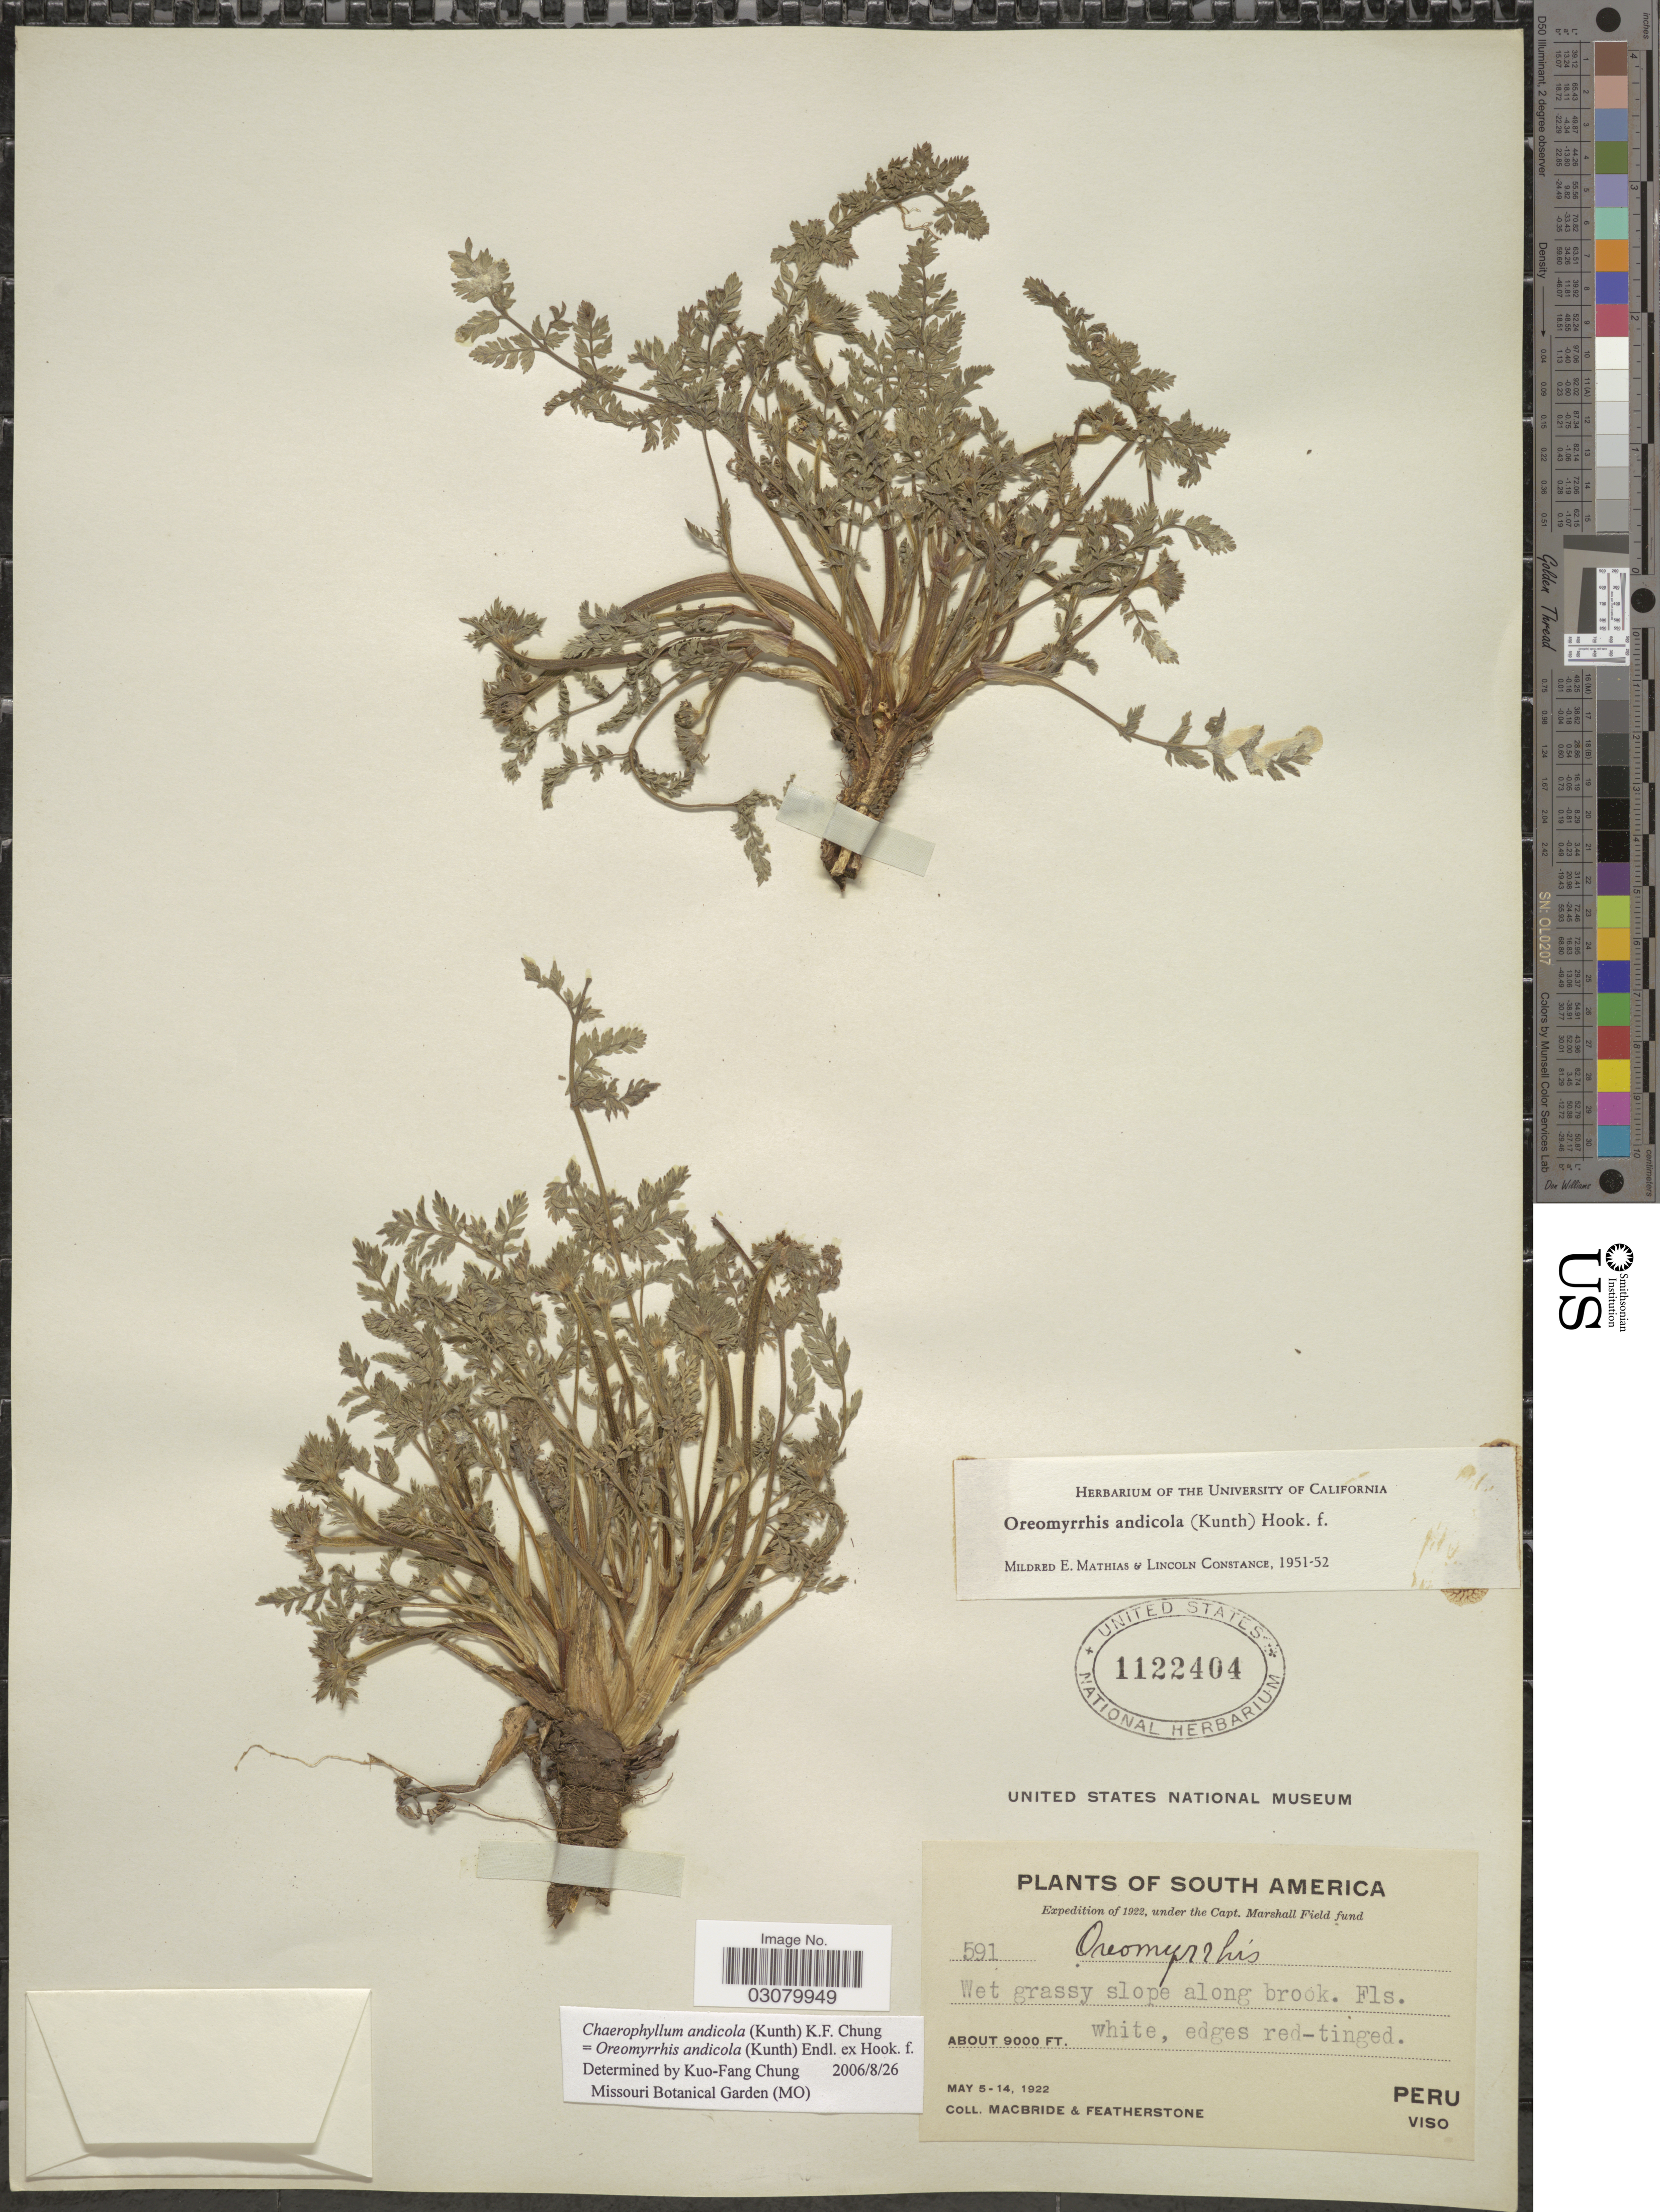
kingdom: Plantae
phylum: Tracheophyta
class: Magnoliopsida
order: Apiales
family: Apiaceae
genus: Oreomyrrhis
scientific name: Oreomyrrhis andicola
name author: (Kunth) Endl. ex Hook. f.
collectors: Macbride, -- & -. Featherstone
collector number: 591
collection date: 1922-05-05/1922-05-14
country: Peru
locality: Wet grassy slope along brook. Viso.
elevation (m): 2743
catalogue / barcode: US 1122404